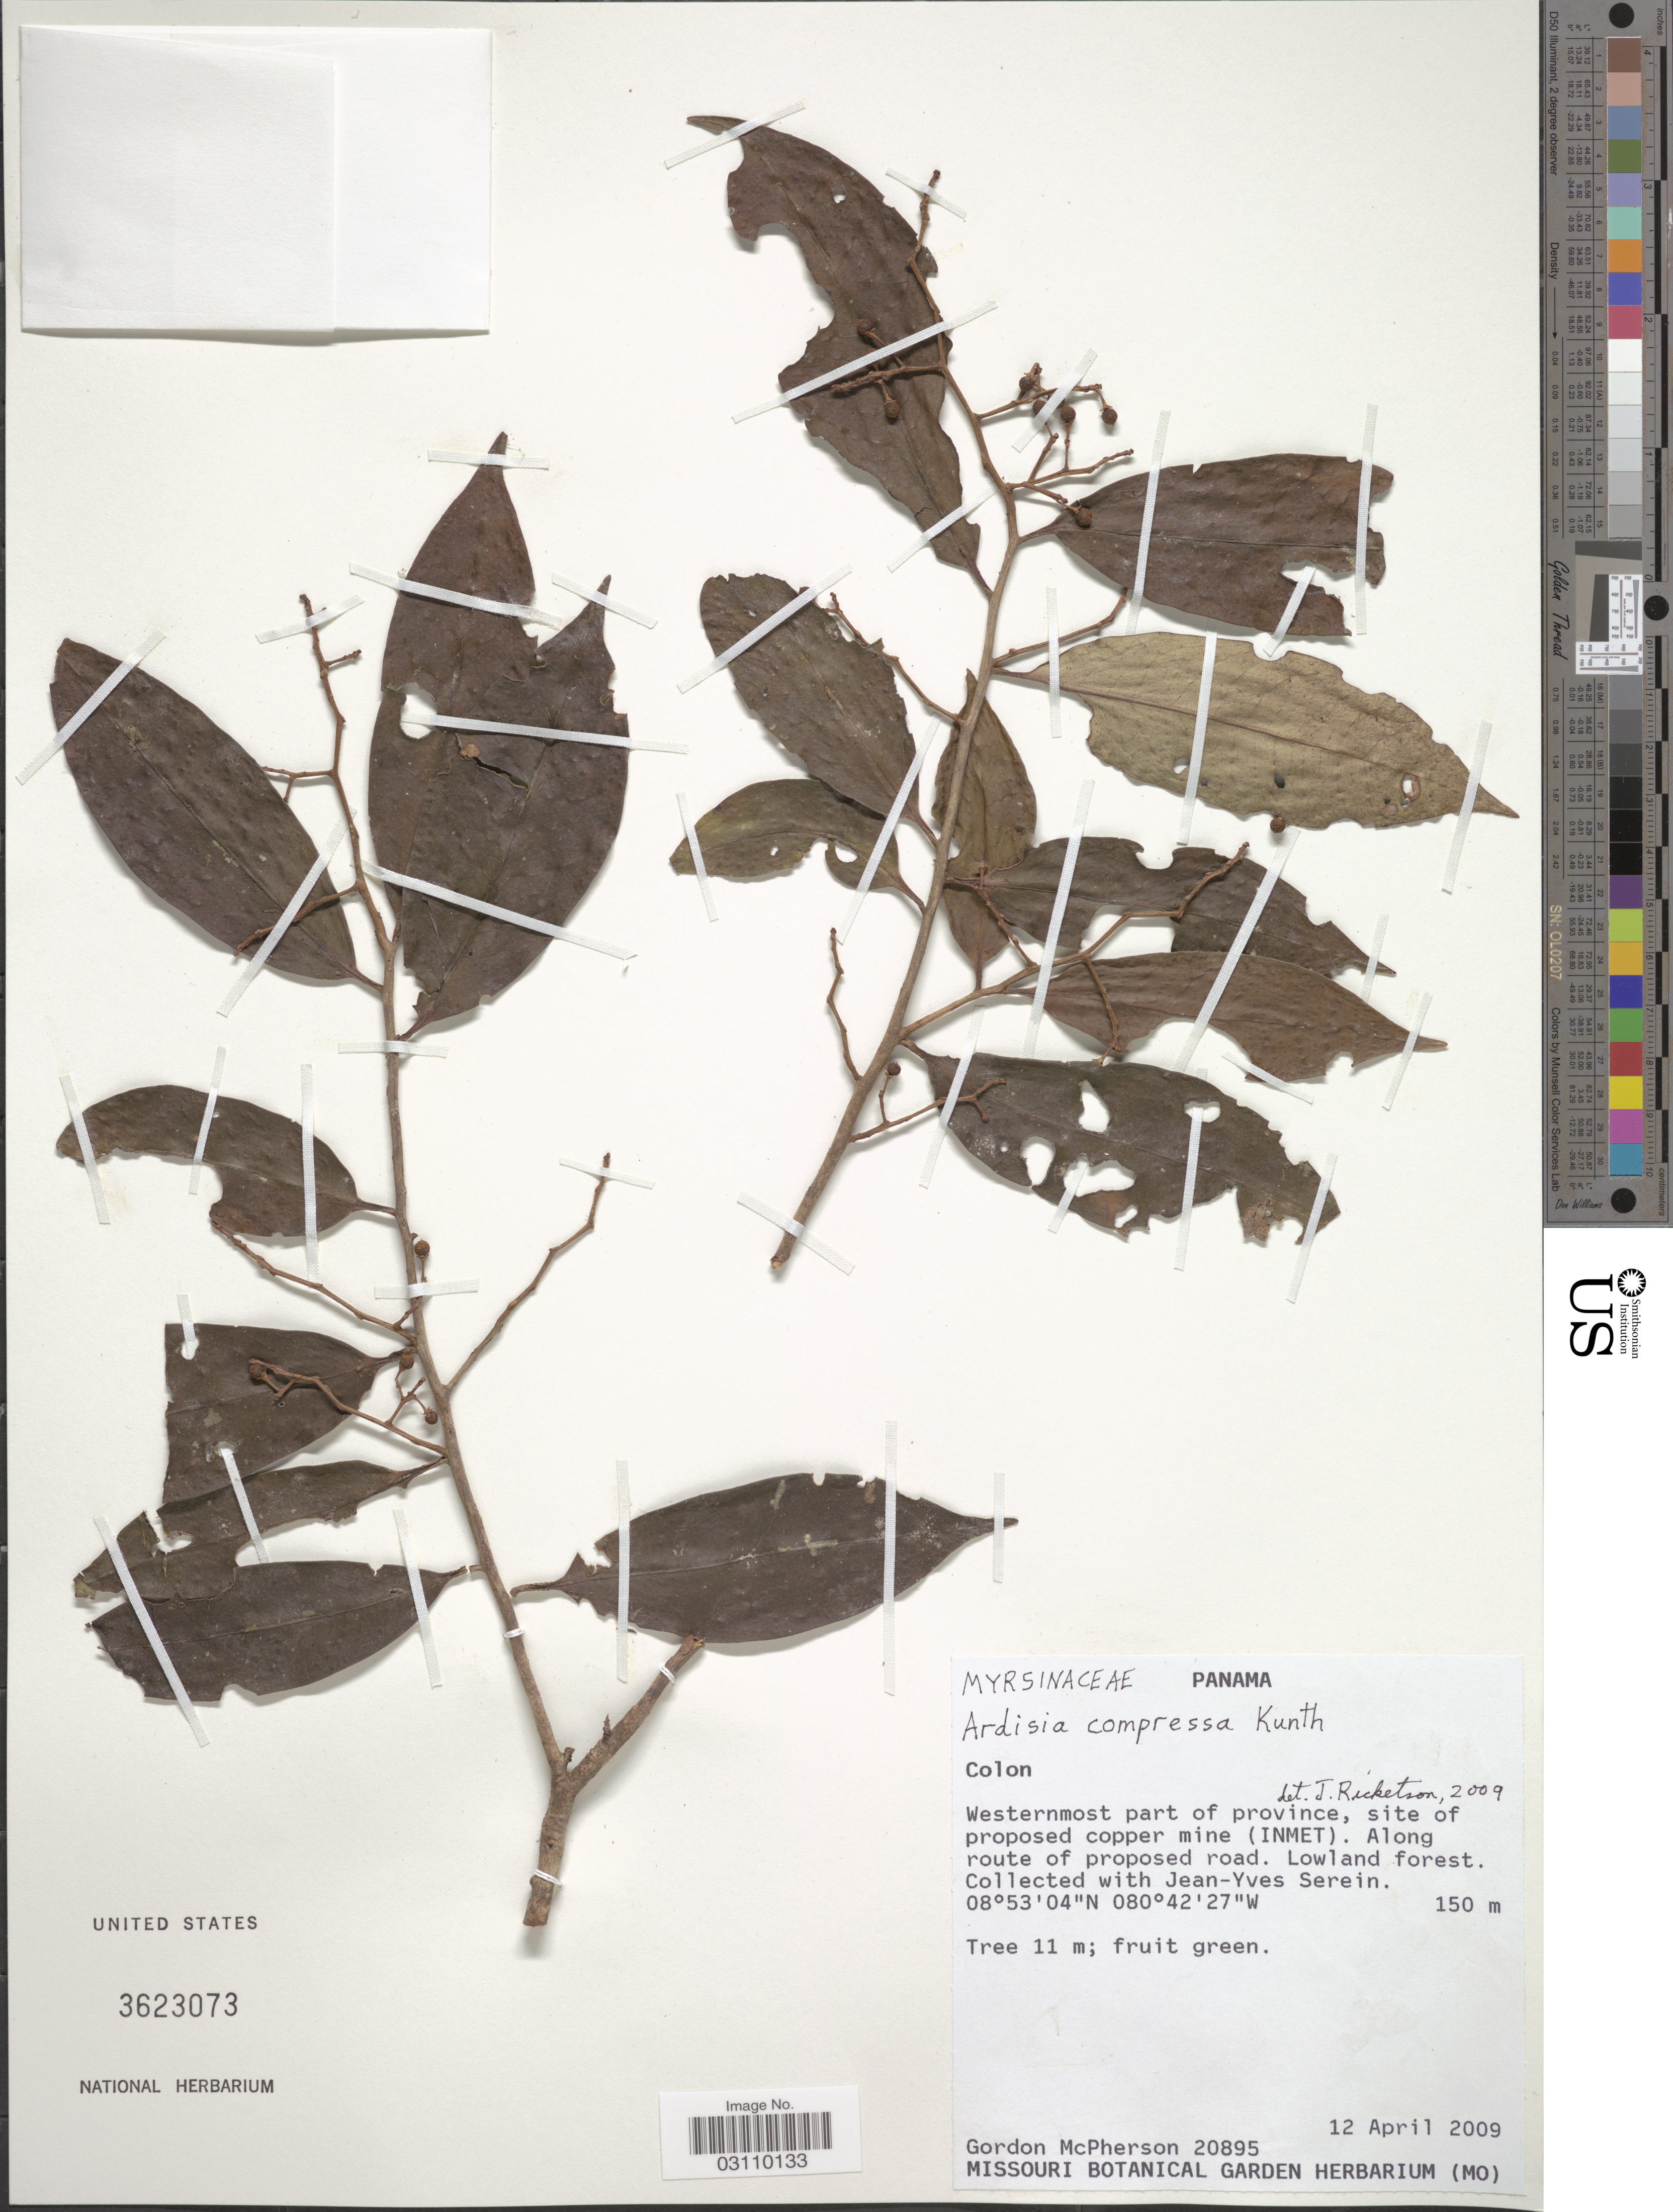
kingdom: Plantae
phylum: Tracheophyta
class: Magnoliopsida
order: Ericales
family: Primulaceae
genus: Ardisia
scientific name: Ardisia compressa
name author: Kunth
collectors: G. McPherson & J. Serein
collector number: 20895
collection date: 2009-04-12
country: Panama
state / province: Colón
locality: Westernmost part of province, site of proposed copper mine (INMET). Along route of proposed road.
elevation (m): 150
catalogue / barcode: US 3623073